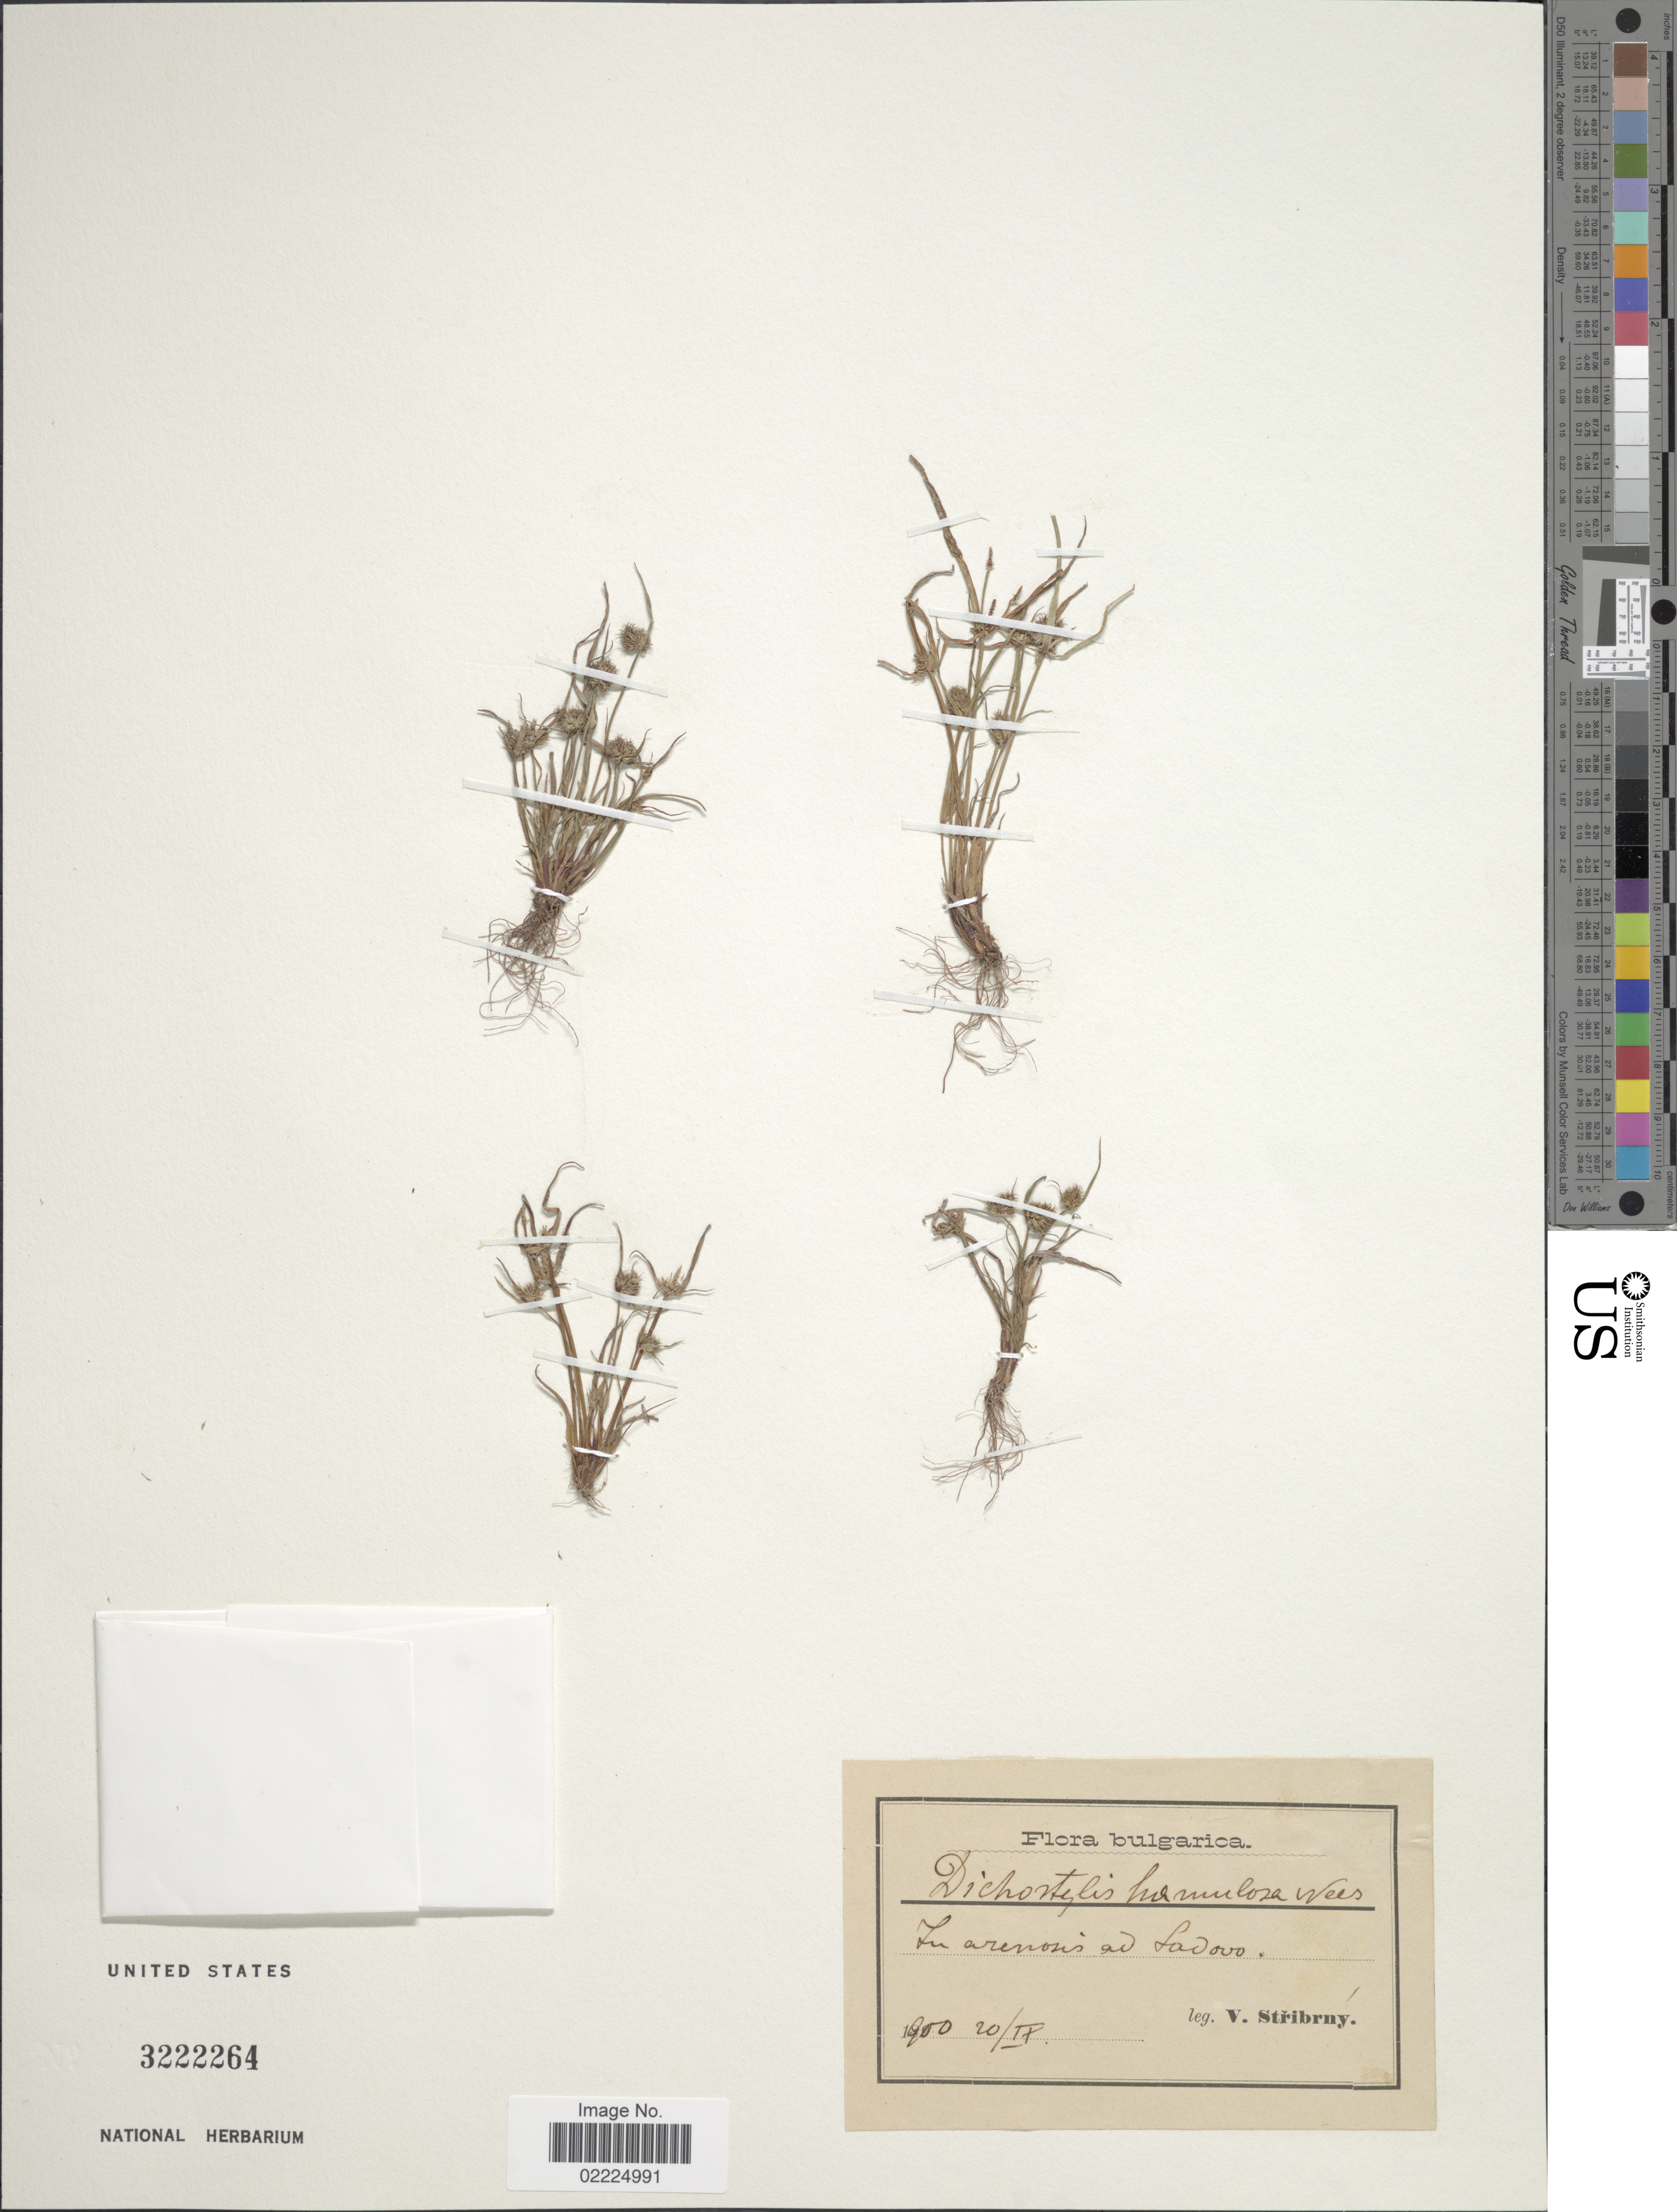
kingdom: Plantae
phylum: Tracheophyta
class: Liliopsida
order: Poales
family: Cyperaceae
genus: Cyperus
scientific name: Cyperus hamulosus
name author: M. Bieb.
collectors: V. Stribrny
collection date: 1950-09-20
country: Bulgaria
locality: In arenosis en Ladovo [interpreted]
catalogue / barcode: US 3222264